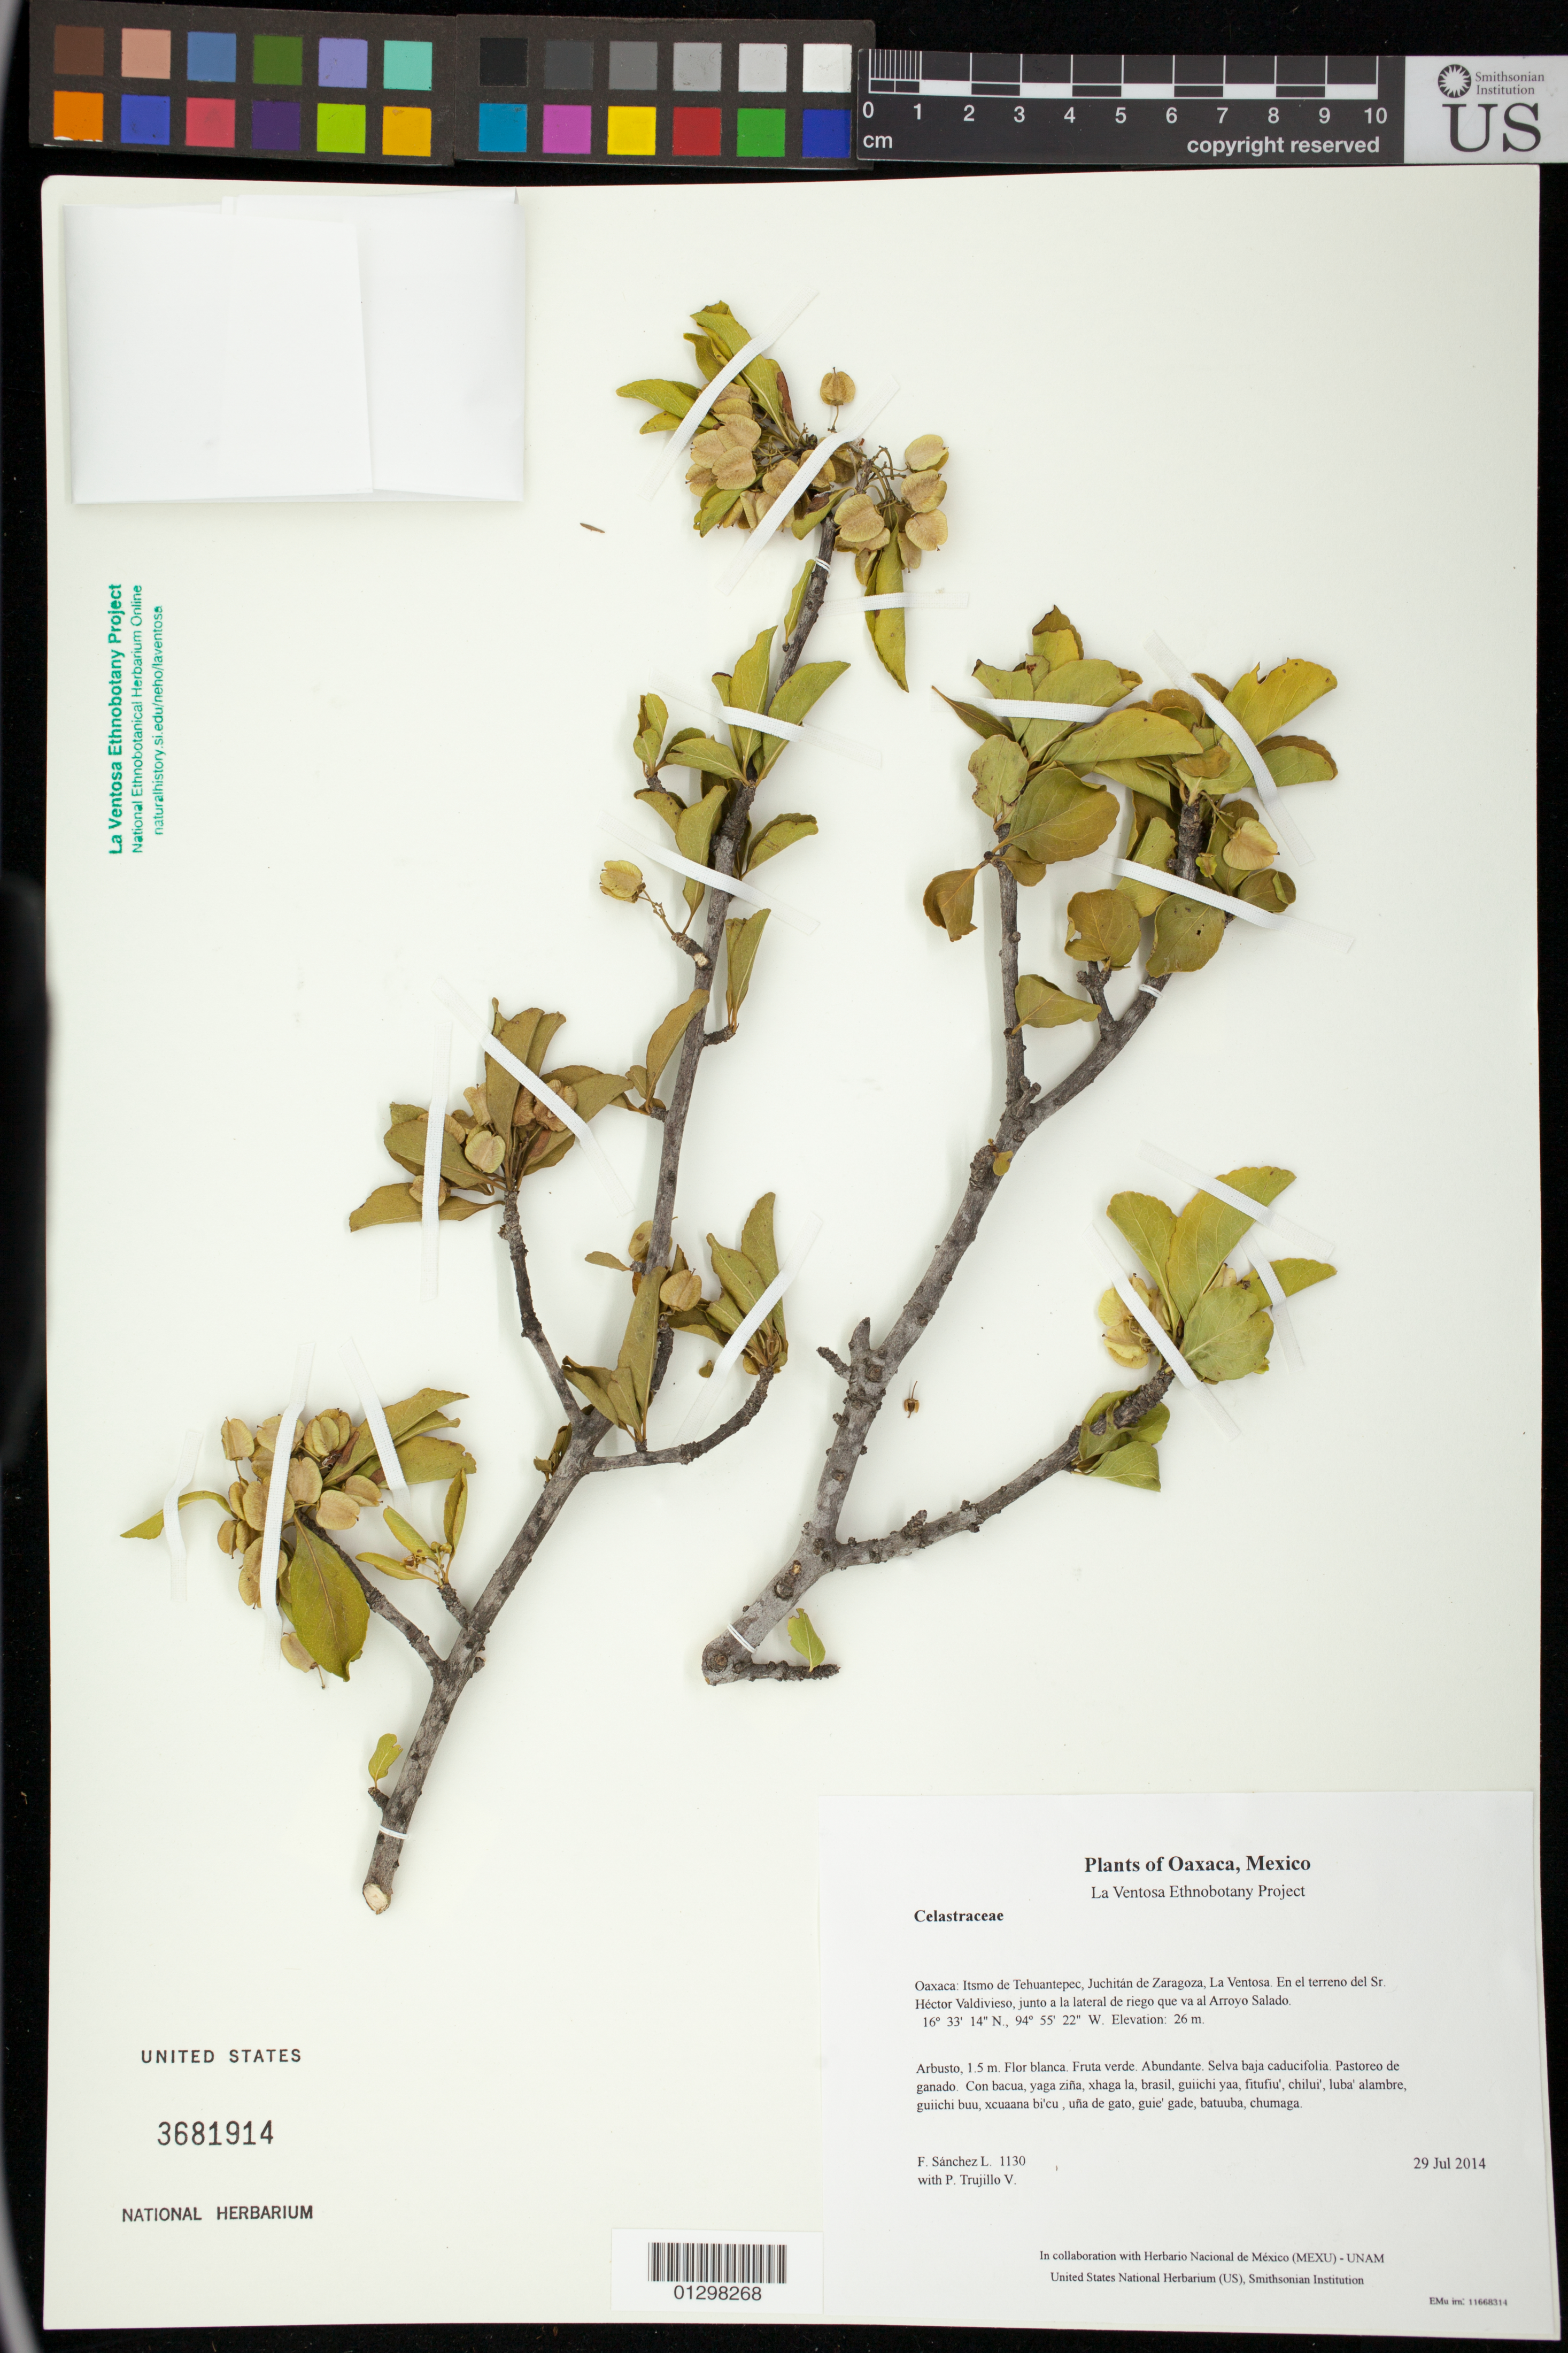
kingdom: Plantae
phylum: Tracheophyta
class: Magnoliopsida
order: Celastrales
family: Celastraceae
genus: Wimmeria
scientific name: Wimmeria confusa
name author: Hemsl.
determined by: Velasco G., Kenia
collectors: F. Sánchez L. & P. Trujillo V.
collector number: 1130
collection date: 2014-07-29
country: Mexico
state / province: Oaxaca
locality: Itsmo de Tehuantepec, Juchitán de Zaragoza, La Ventosa. En el terreno del Sr. Héctor Valdivieso, junto a la lateral de riego que va al Arroyo Salado.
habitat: Selva baja caducifolia. Pastoreo de ganado.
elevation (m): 26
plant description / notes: JEBOT, MEXU, SERO, US; Yaga bandaga. 1.5 m. Guie' naquichi'. Cuaananaxhi naga'. Stale.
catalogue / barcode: US 3681914